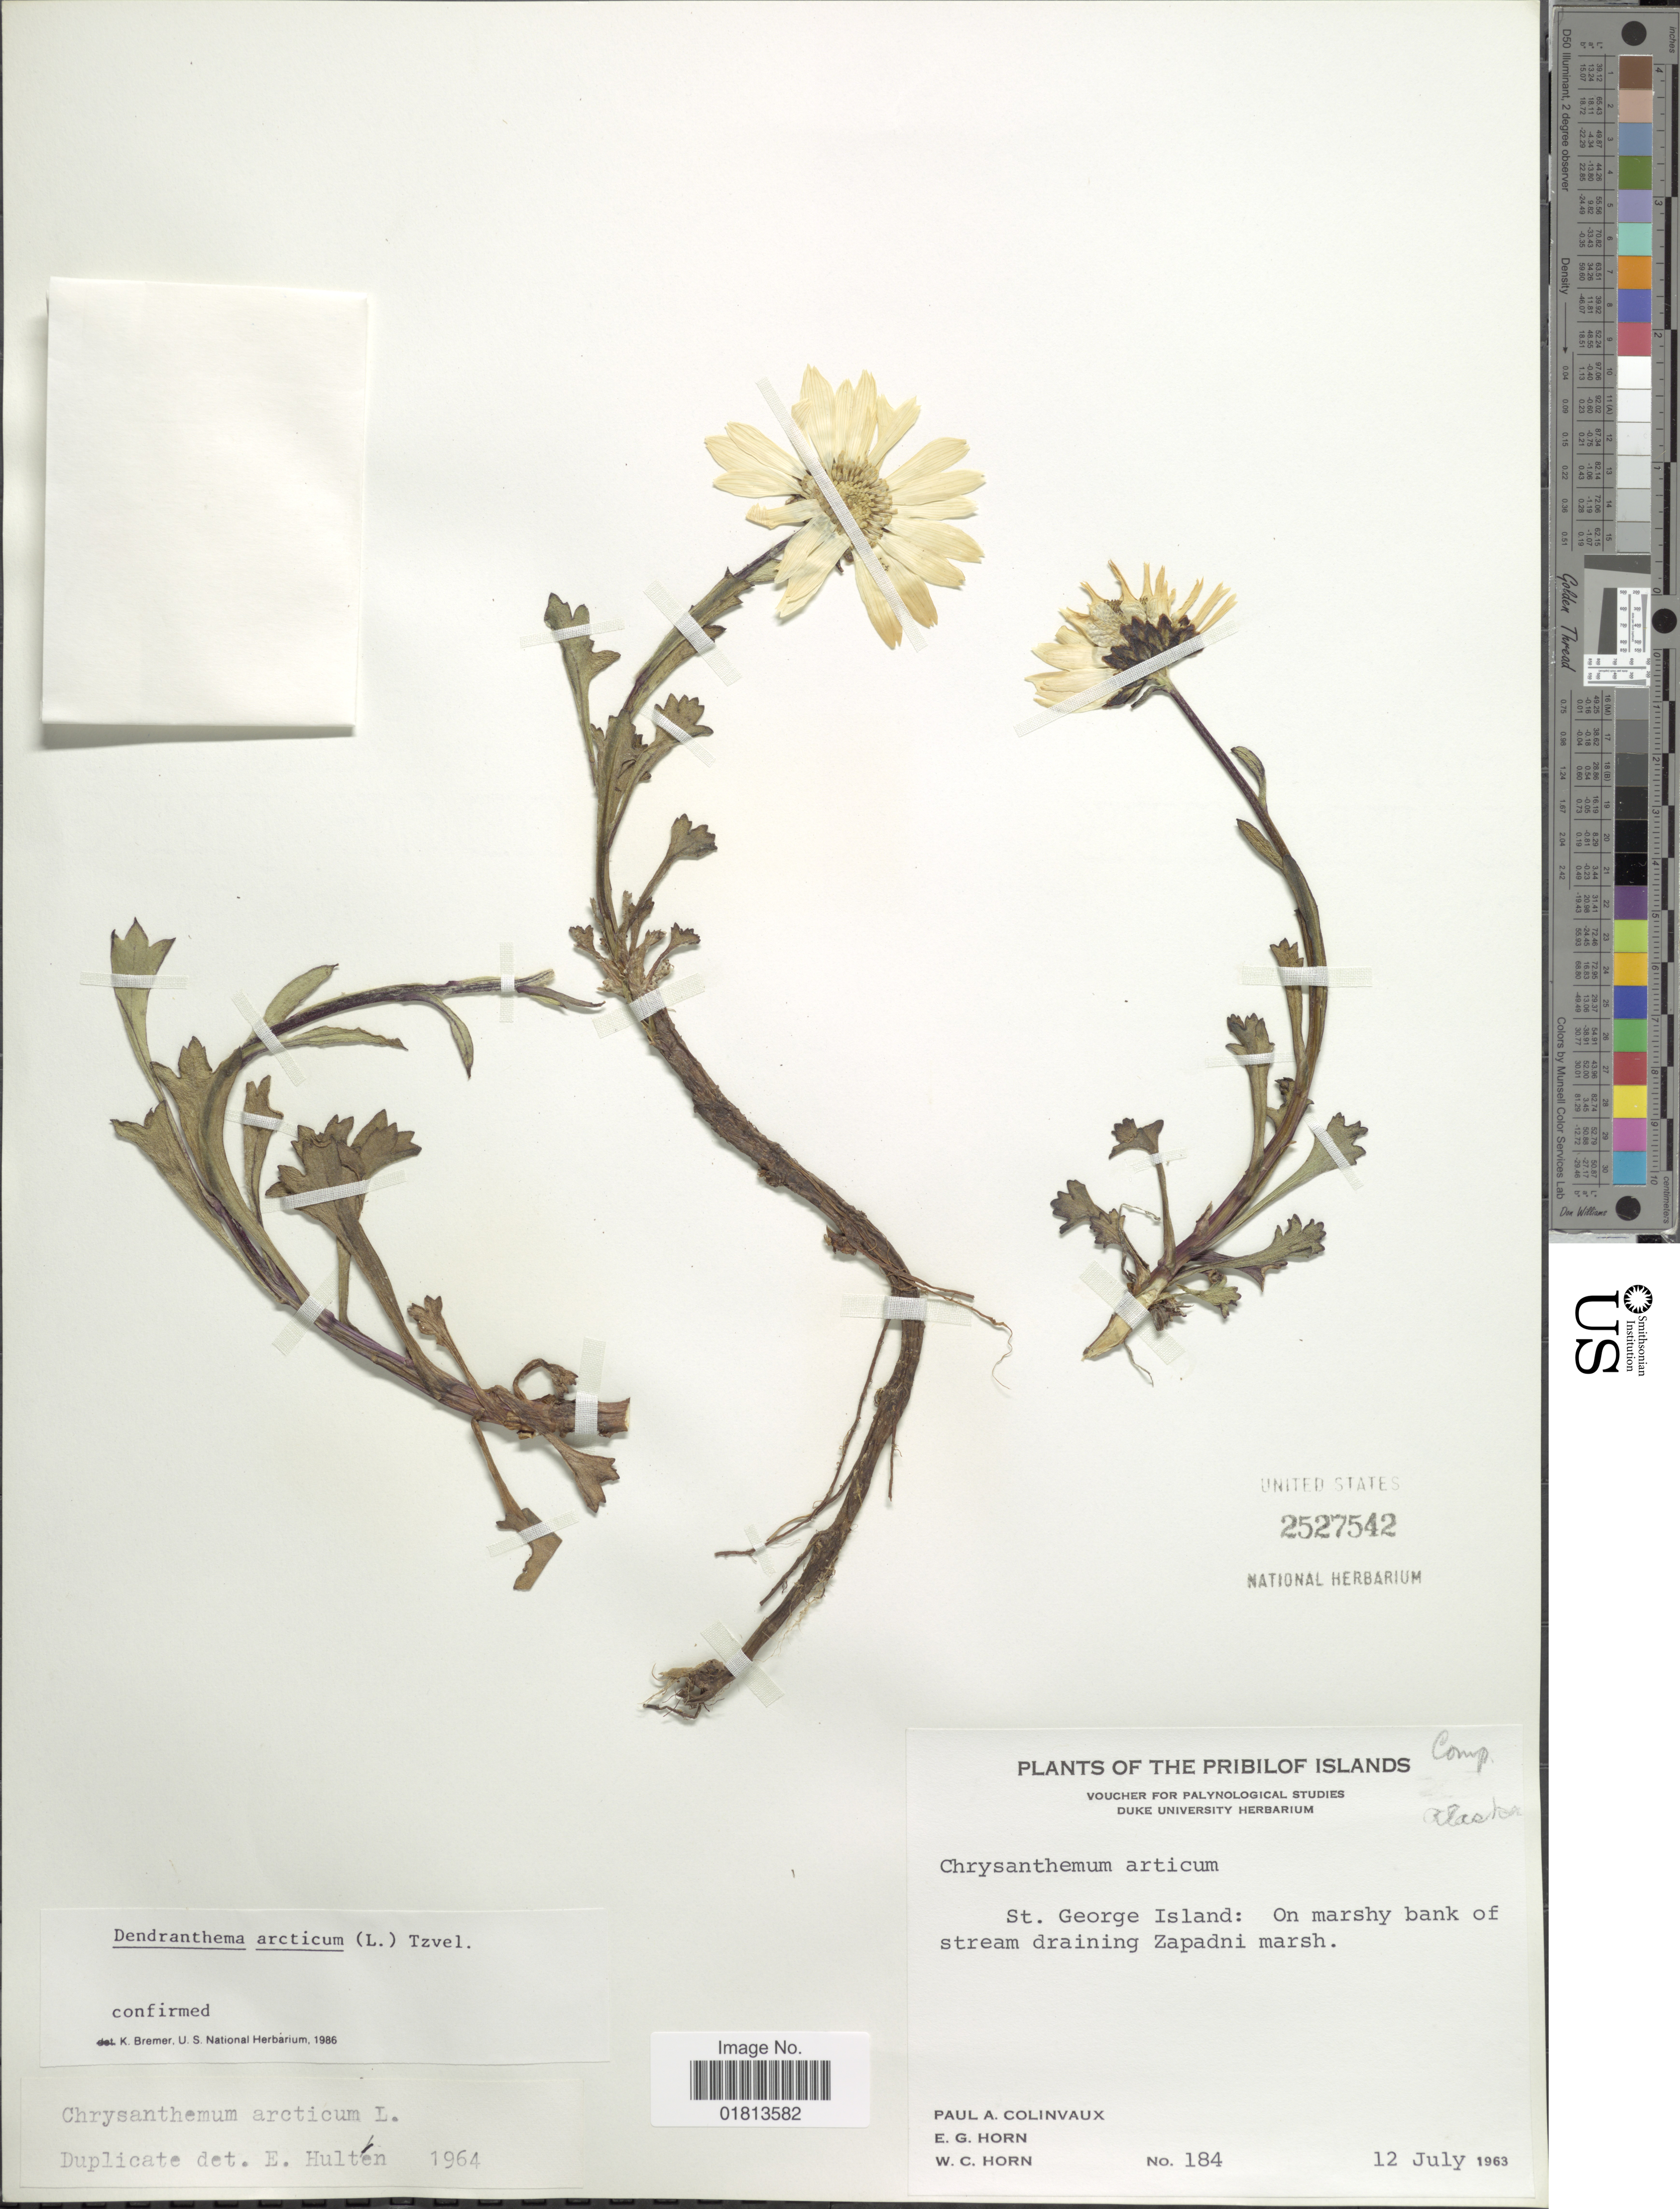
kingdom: Plantae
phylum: Tracheophyta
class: Magnoliopsida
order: Asterales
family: Asteraceae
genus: Dendranthema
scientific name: Dendranthema arcticum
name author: (L.) Tzvelev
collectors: P. Colinvaux, E. Horn & W. Horn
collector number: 184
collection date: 1963-07-12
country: United States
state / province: Alaska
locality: The Pribilof Islands, St. George Island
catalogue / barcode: US 2527542